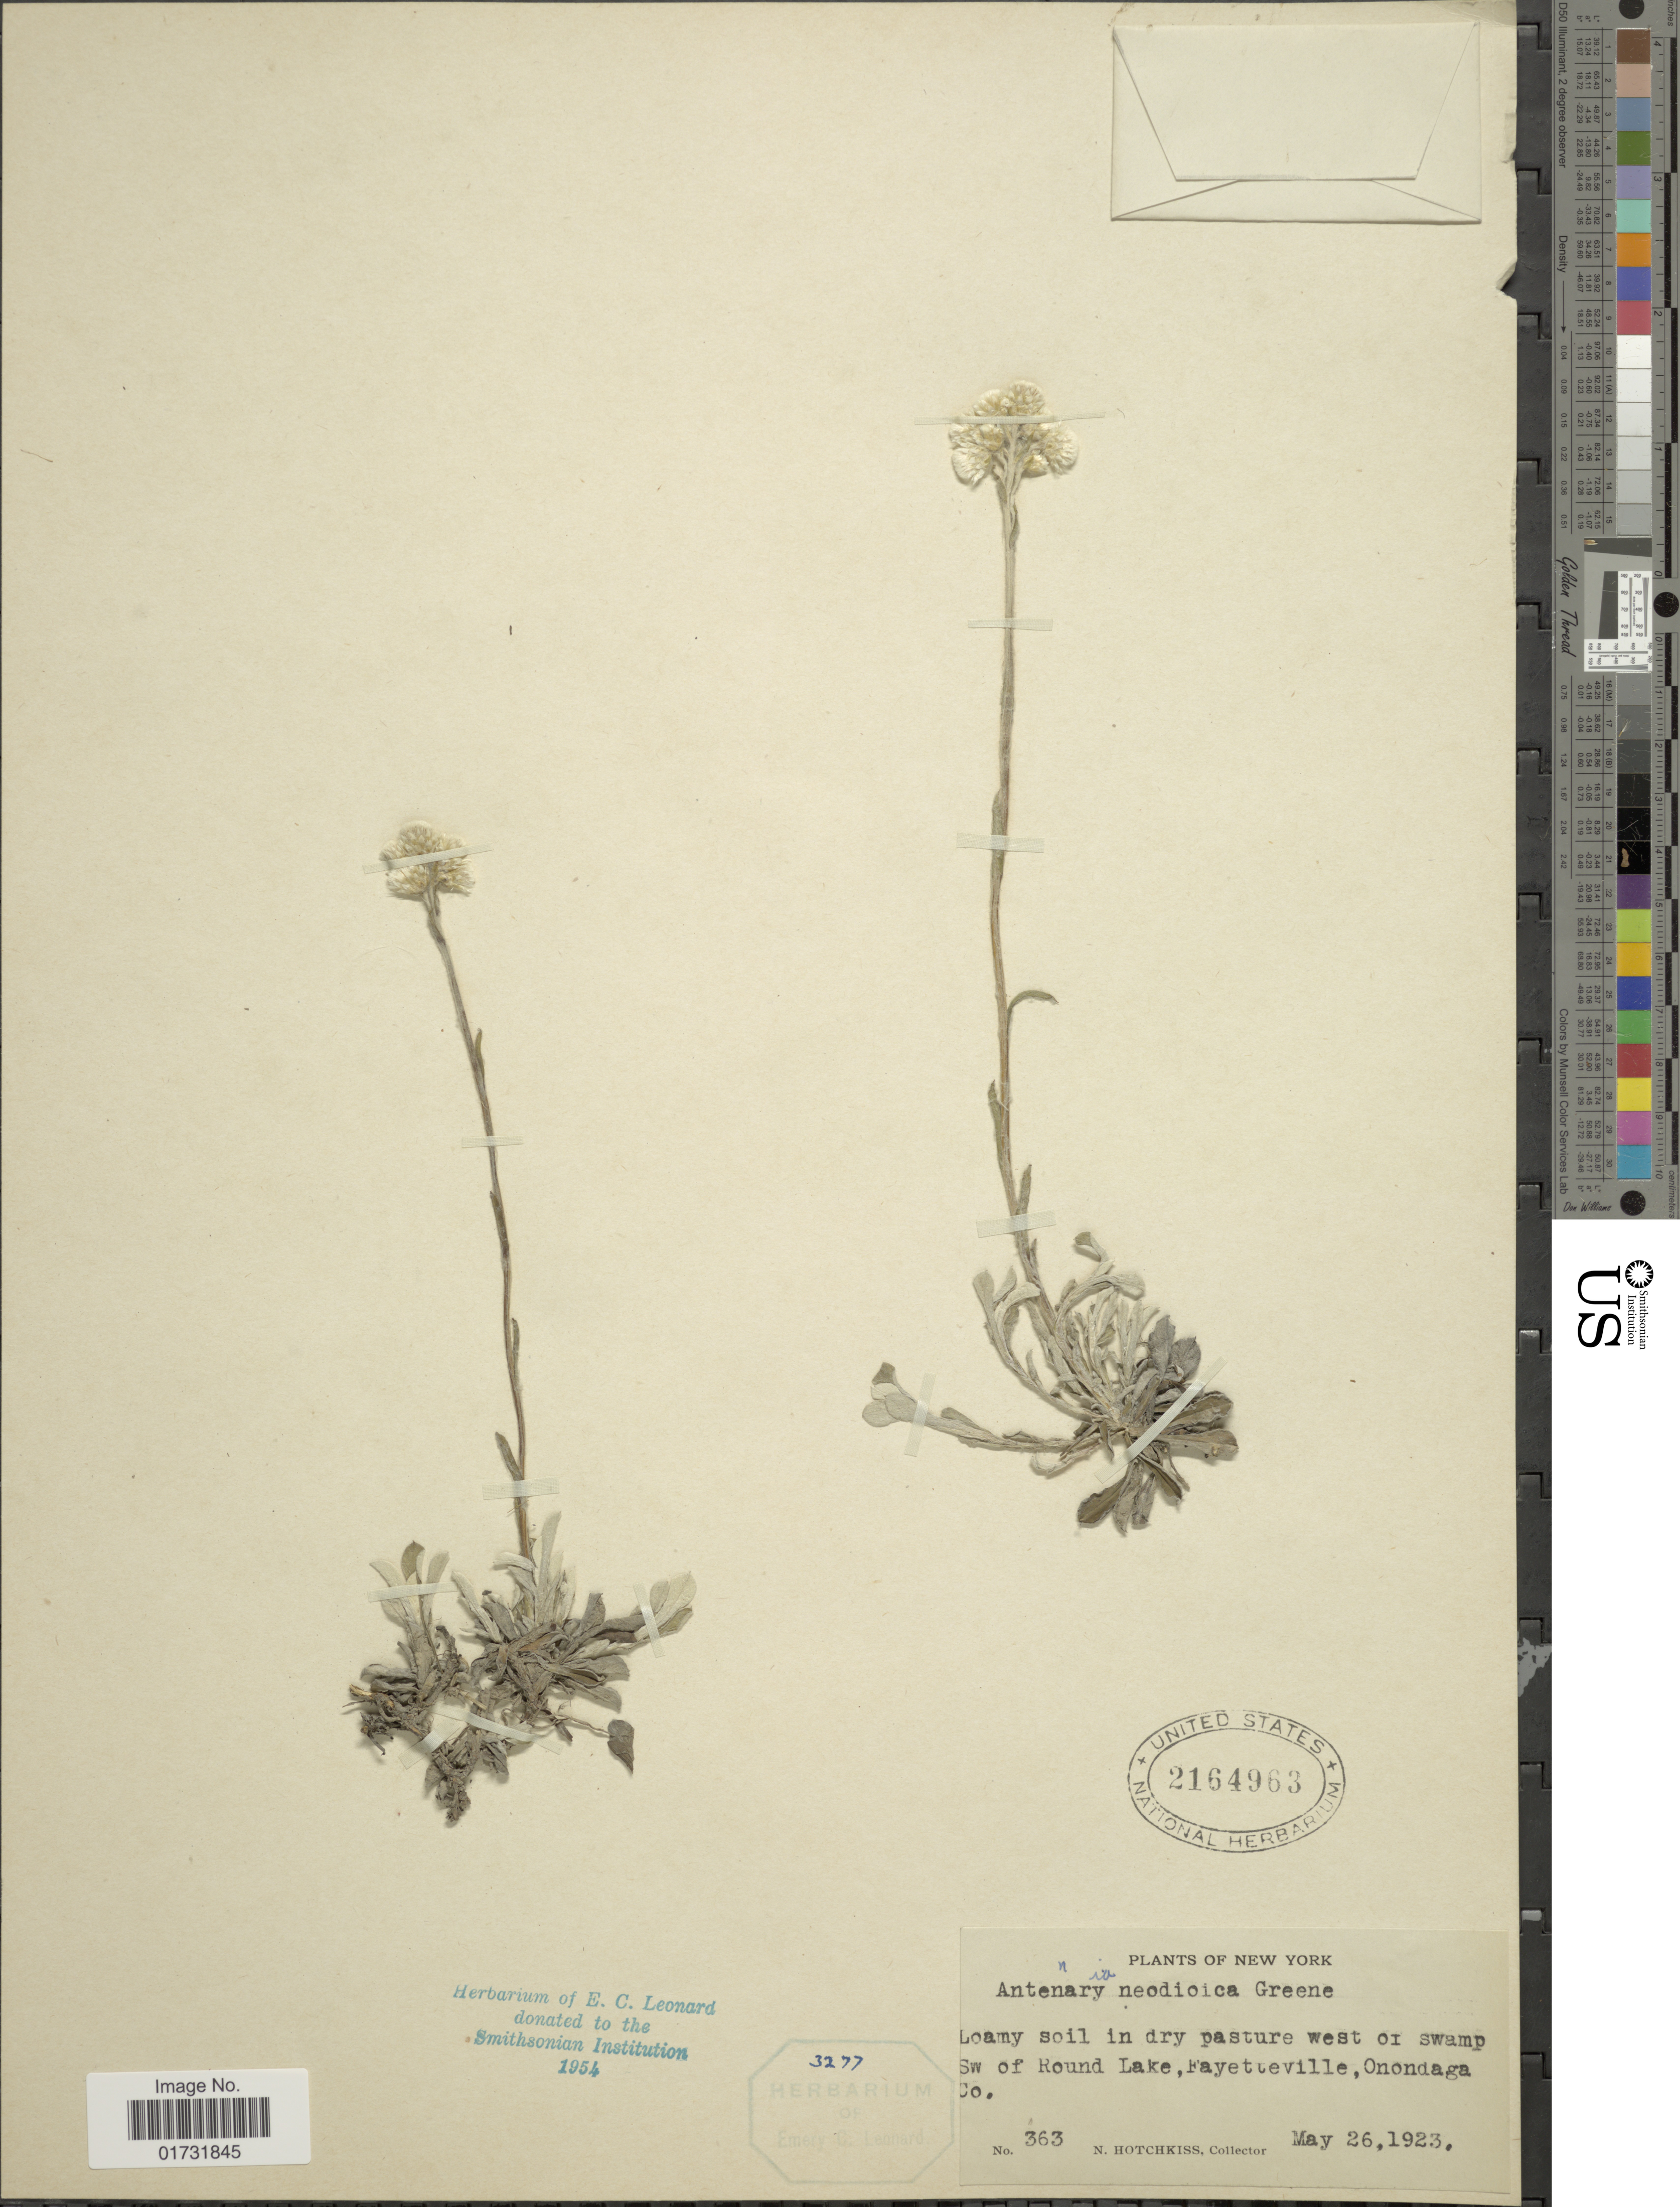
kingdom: Plantae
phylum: Tracheophyta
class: Magnoliopsida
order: Asterales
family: Asteraceae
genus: Antennaria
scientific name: Antennaria neodioica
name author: Greene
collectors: N. Hotchkiss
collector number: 363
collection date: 1923-05-26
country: United States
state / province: New York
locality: SW of Round Lake, Fayetteville, Onondaga Co.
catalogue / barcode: US 2164963